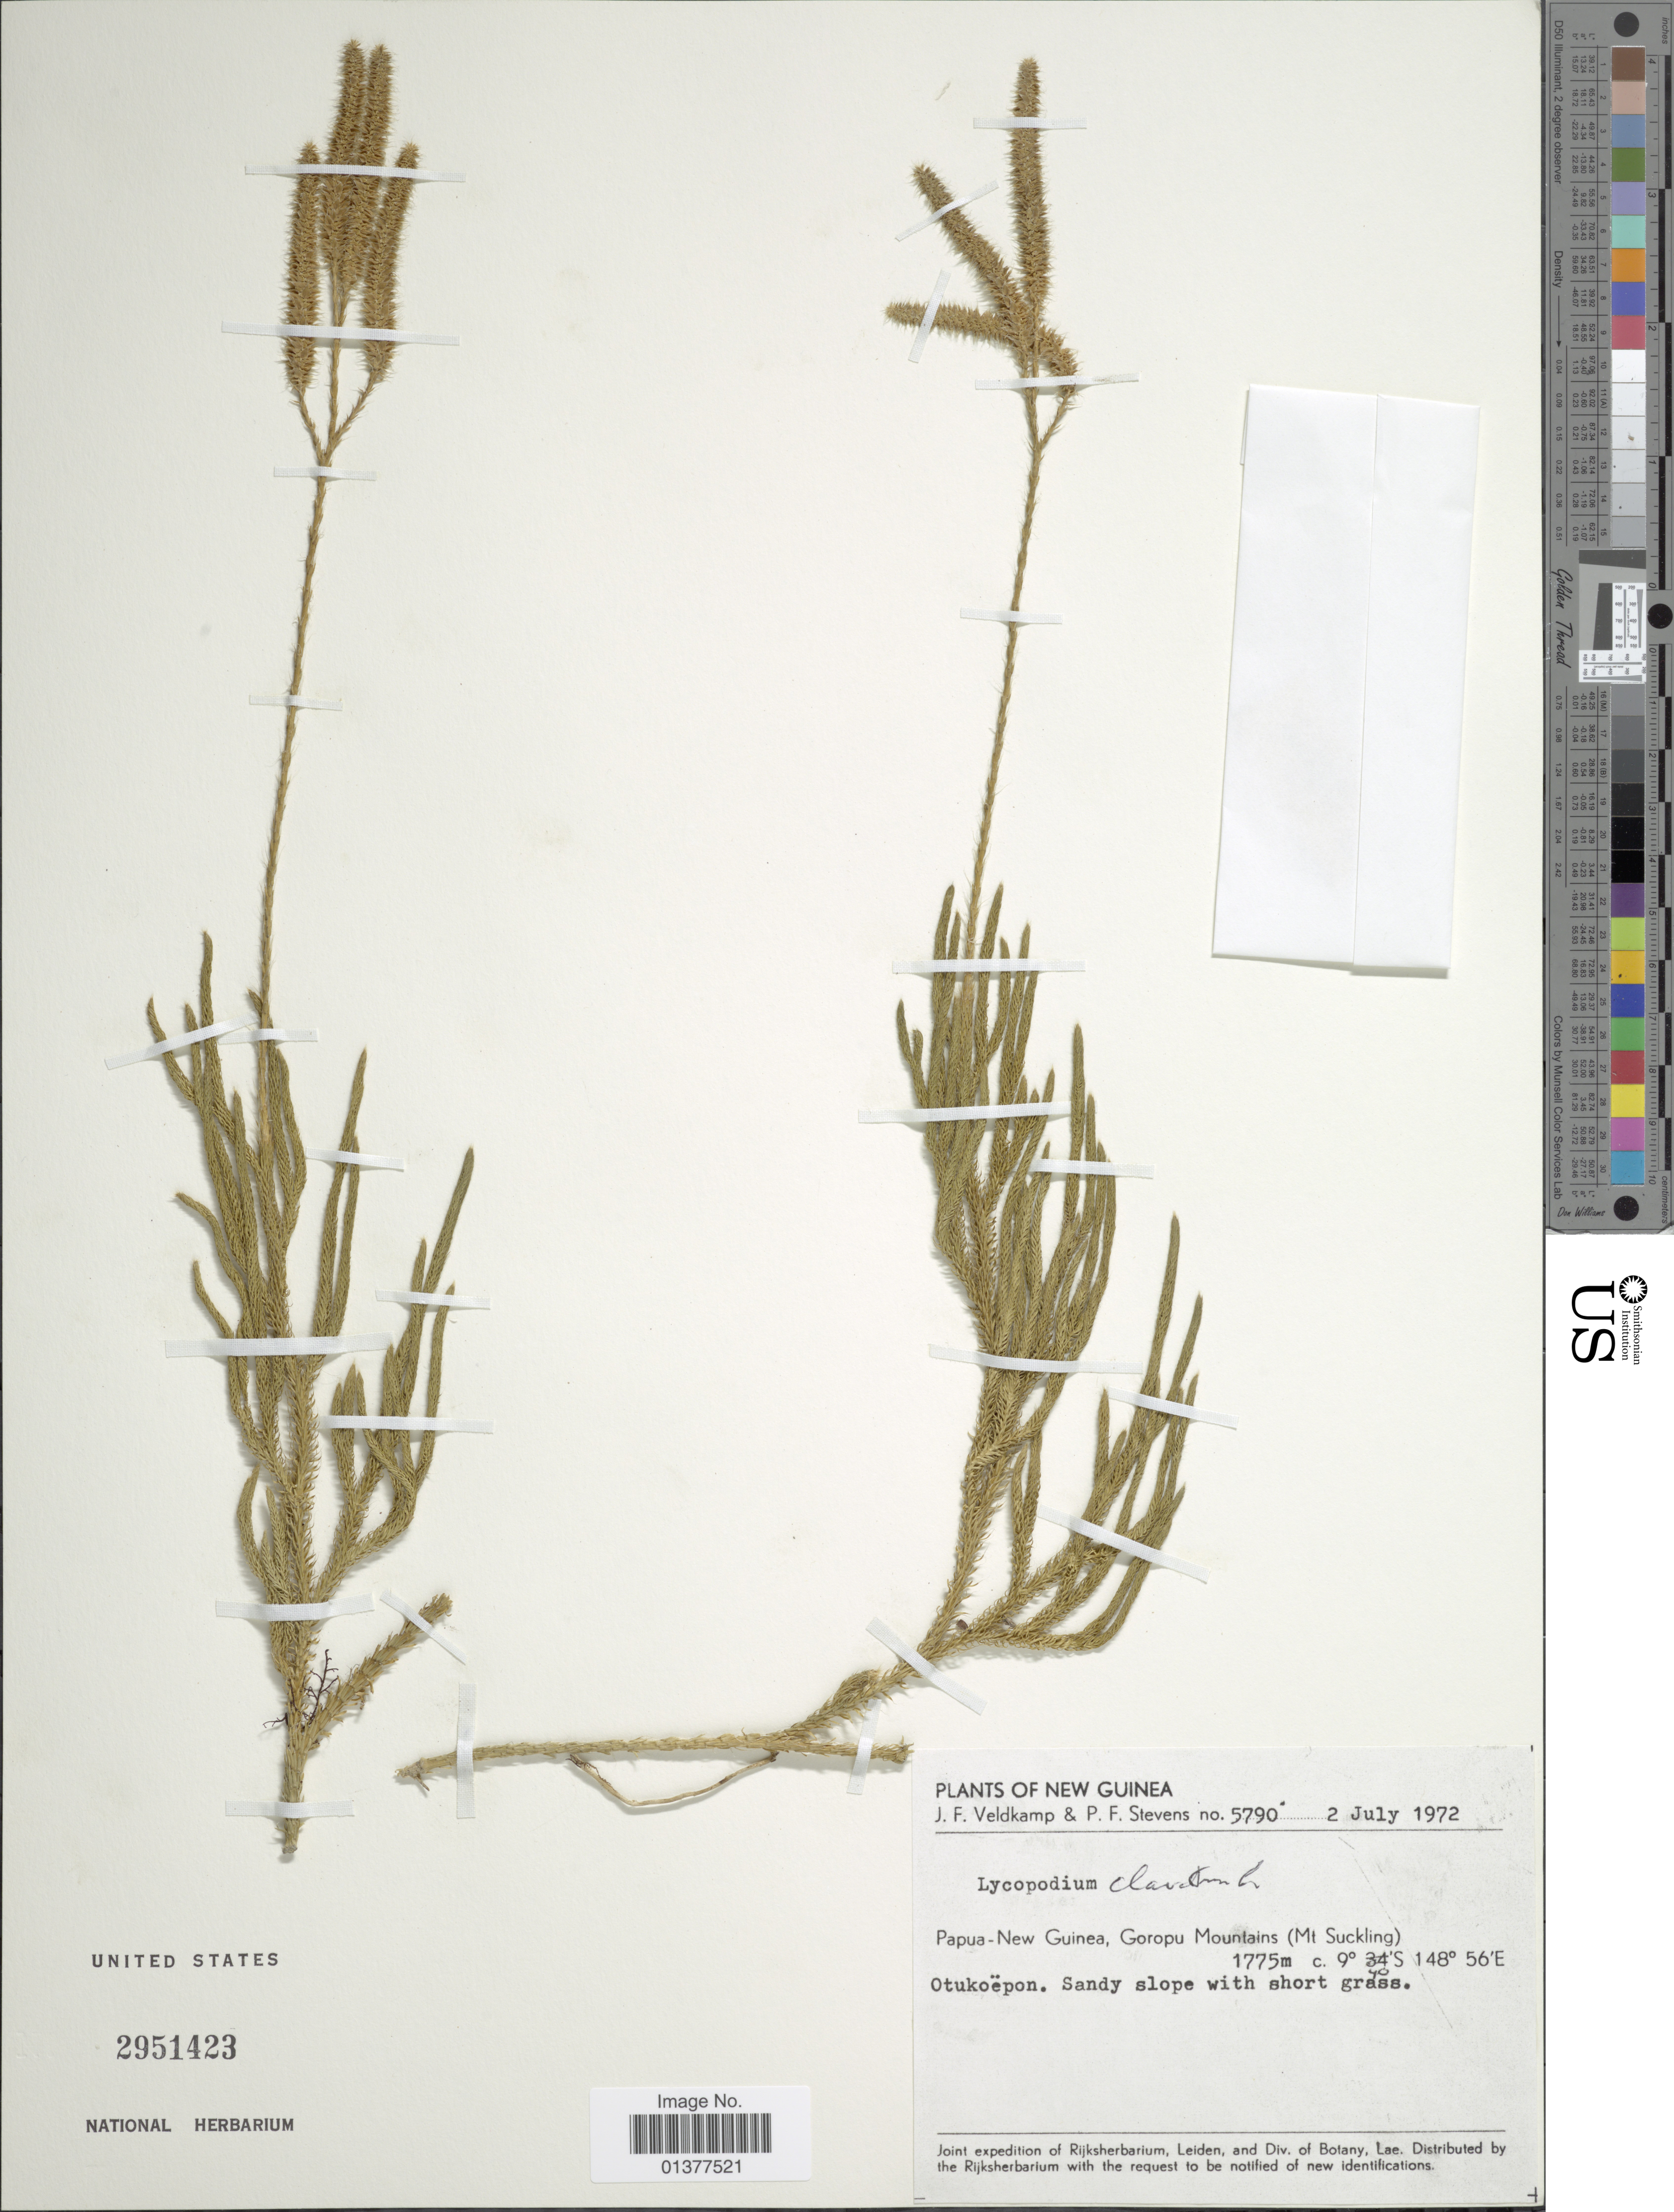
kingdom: Plantae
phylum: Tracheophyta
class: Lycopodiopsida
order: Lycopodiales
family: Lycopodiaceae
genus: Lycopodium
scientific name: Lycopodium clavatum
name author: L.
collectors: J. F. Veldkamp & P. F. Stevens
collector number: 5790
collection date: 1972-07-02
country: Papua New Guinea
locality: Goropu Mountains(Mt Suckling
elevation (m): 1775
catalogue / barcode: US 2951423